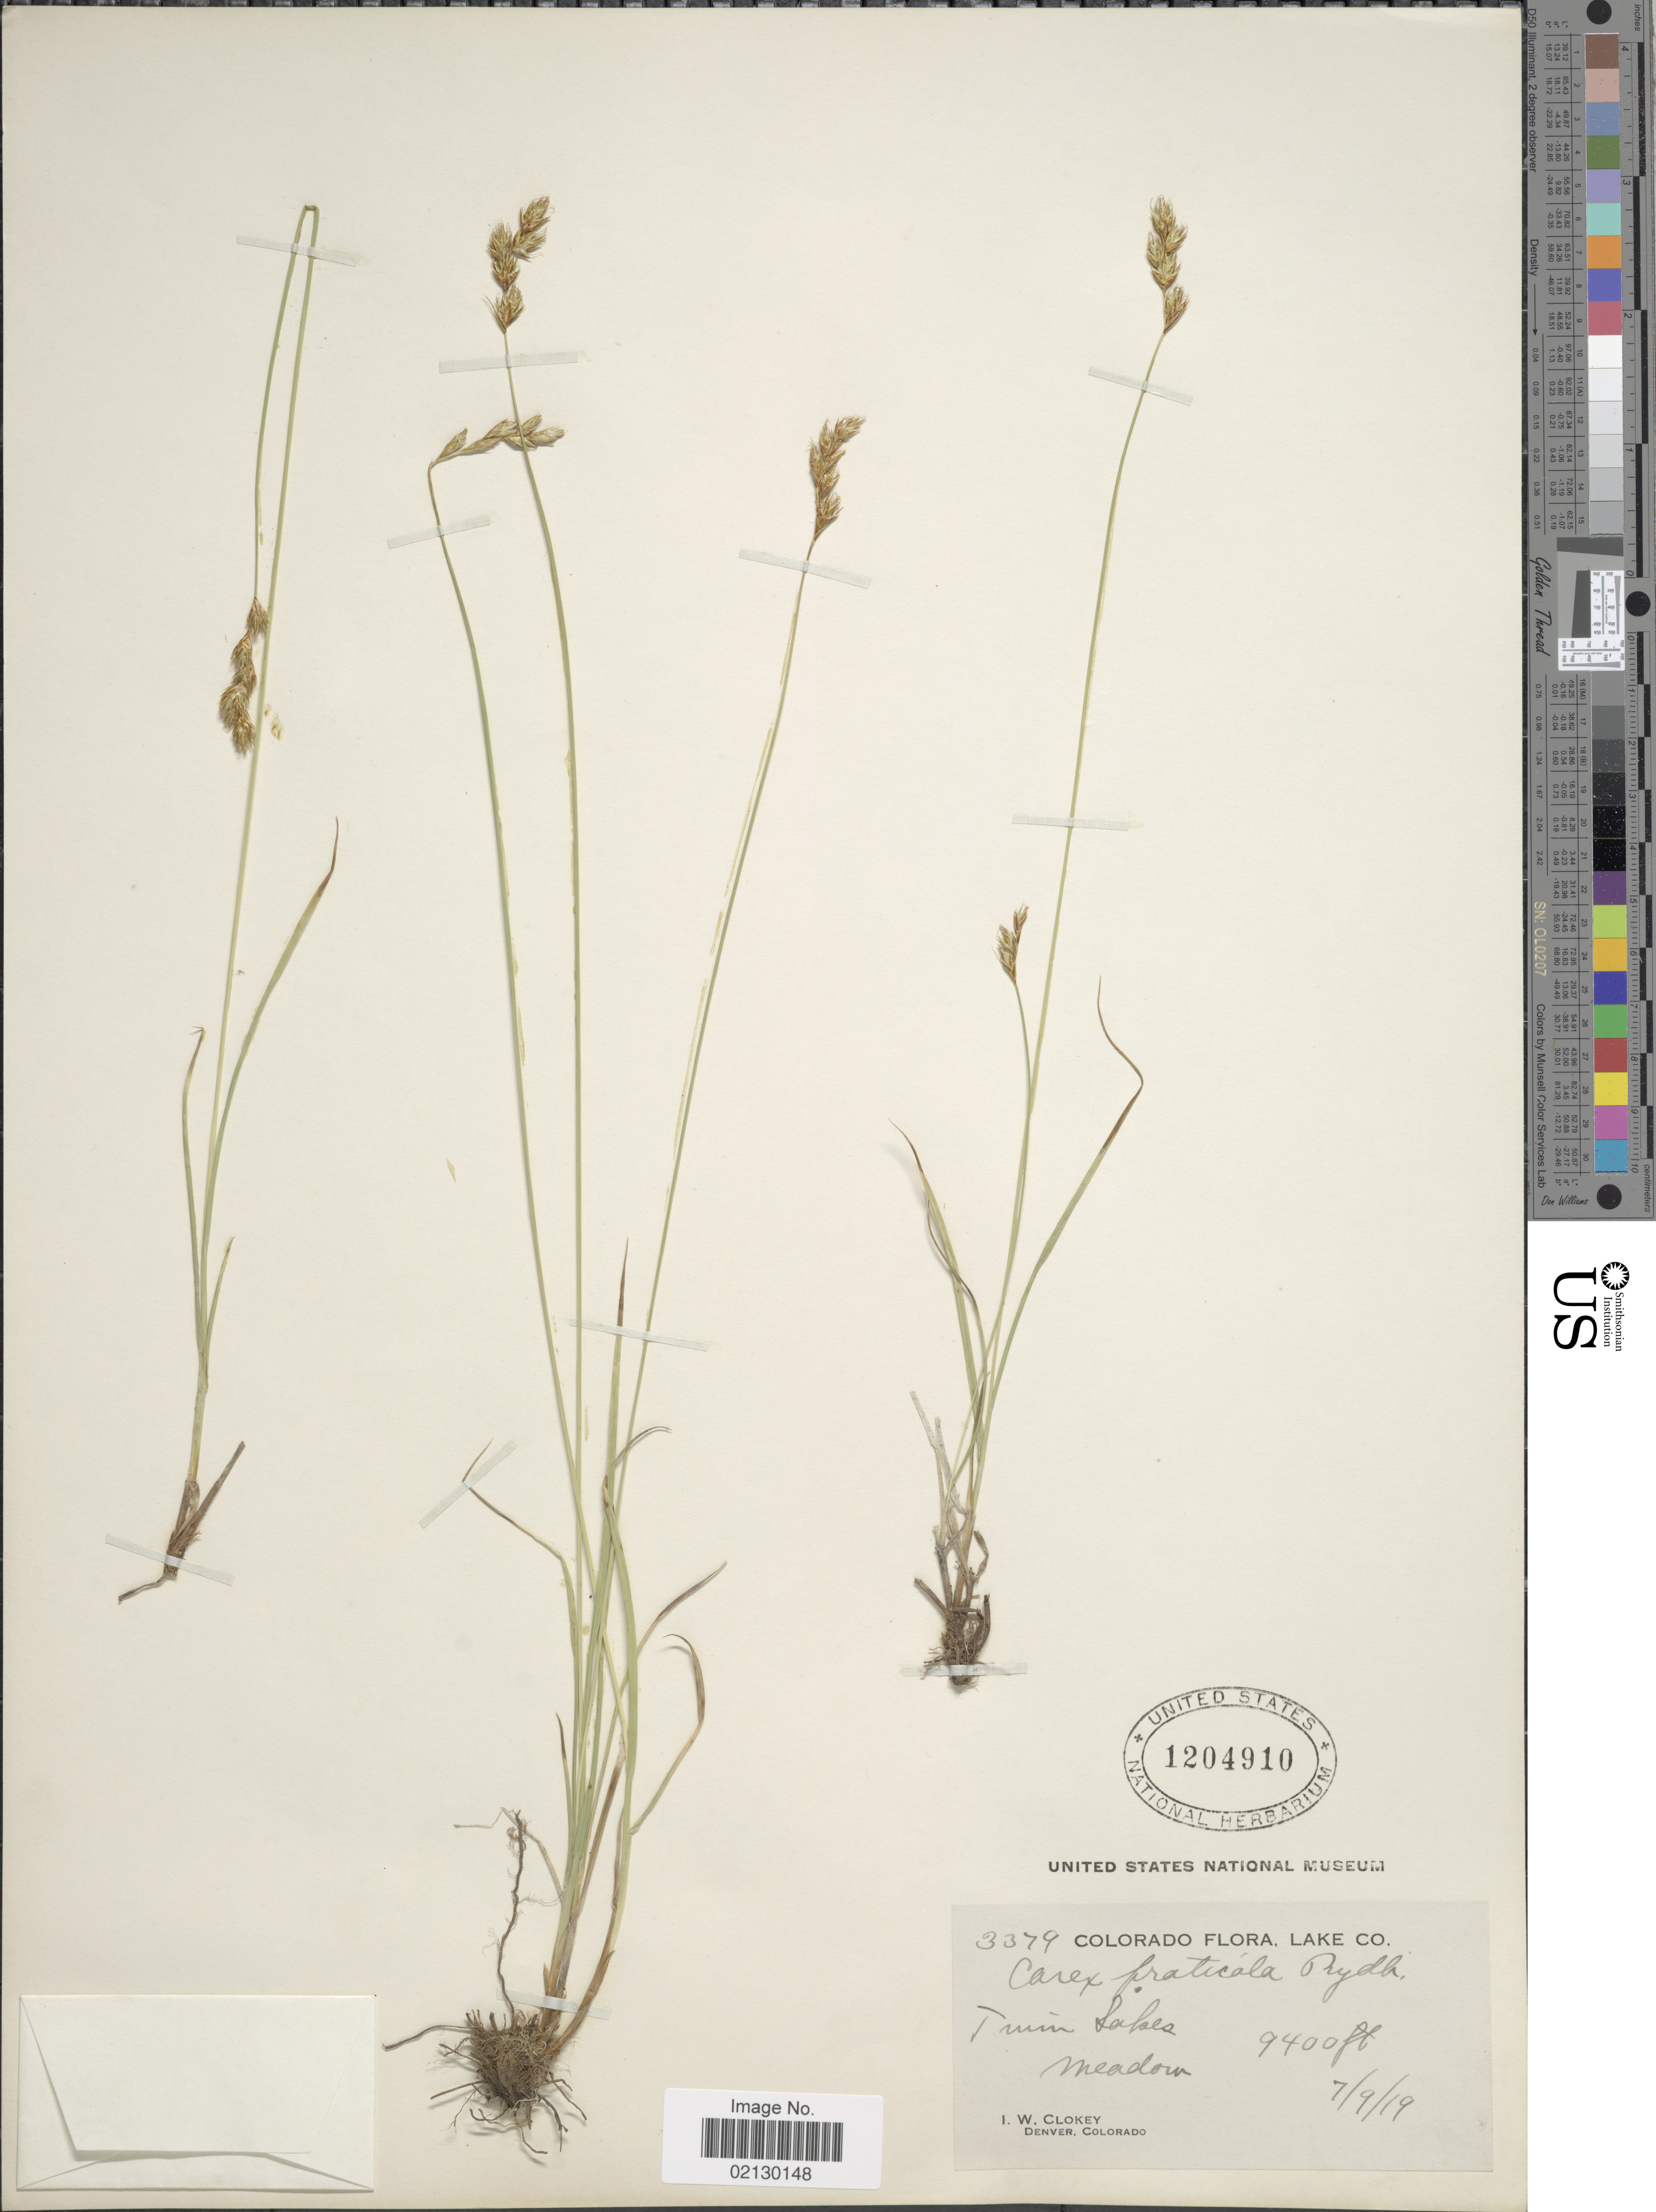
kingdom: Plantae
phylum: Tracheophyta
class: Liliopsida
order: Poales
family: Cyperaceae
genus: Carex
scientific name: Carex praticola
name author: Rydb.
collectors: I. W. Clokey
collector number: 3379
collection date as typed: Transcribed d/m/y: 9/7/19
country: United States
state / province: Colorado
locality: Lake Co. Twin Lakes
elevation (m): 2865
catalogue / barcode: US 1204910